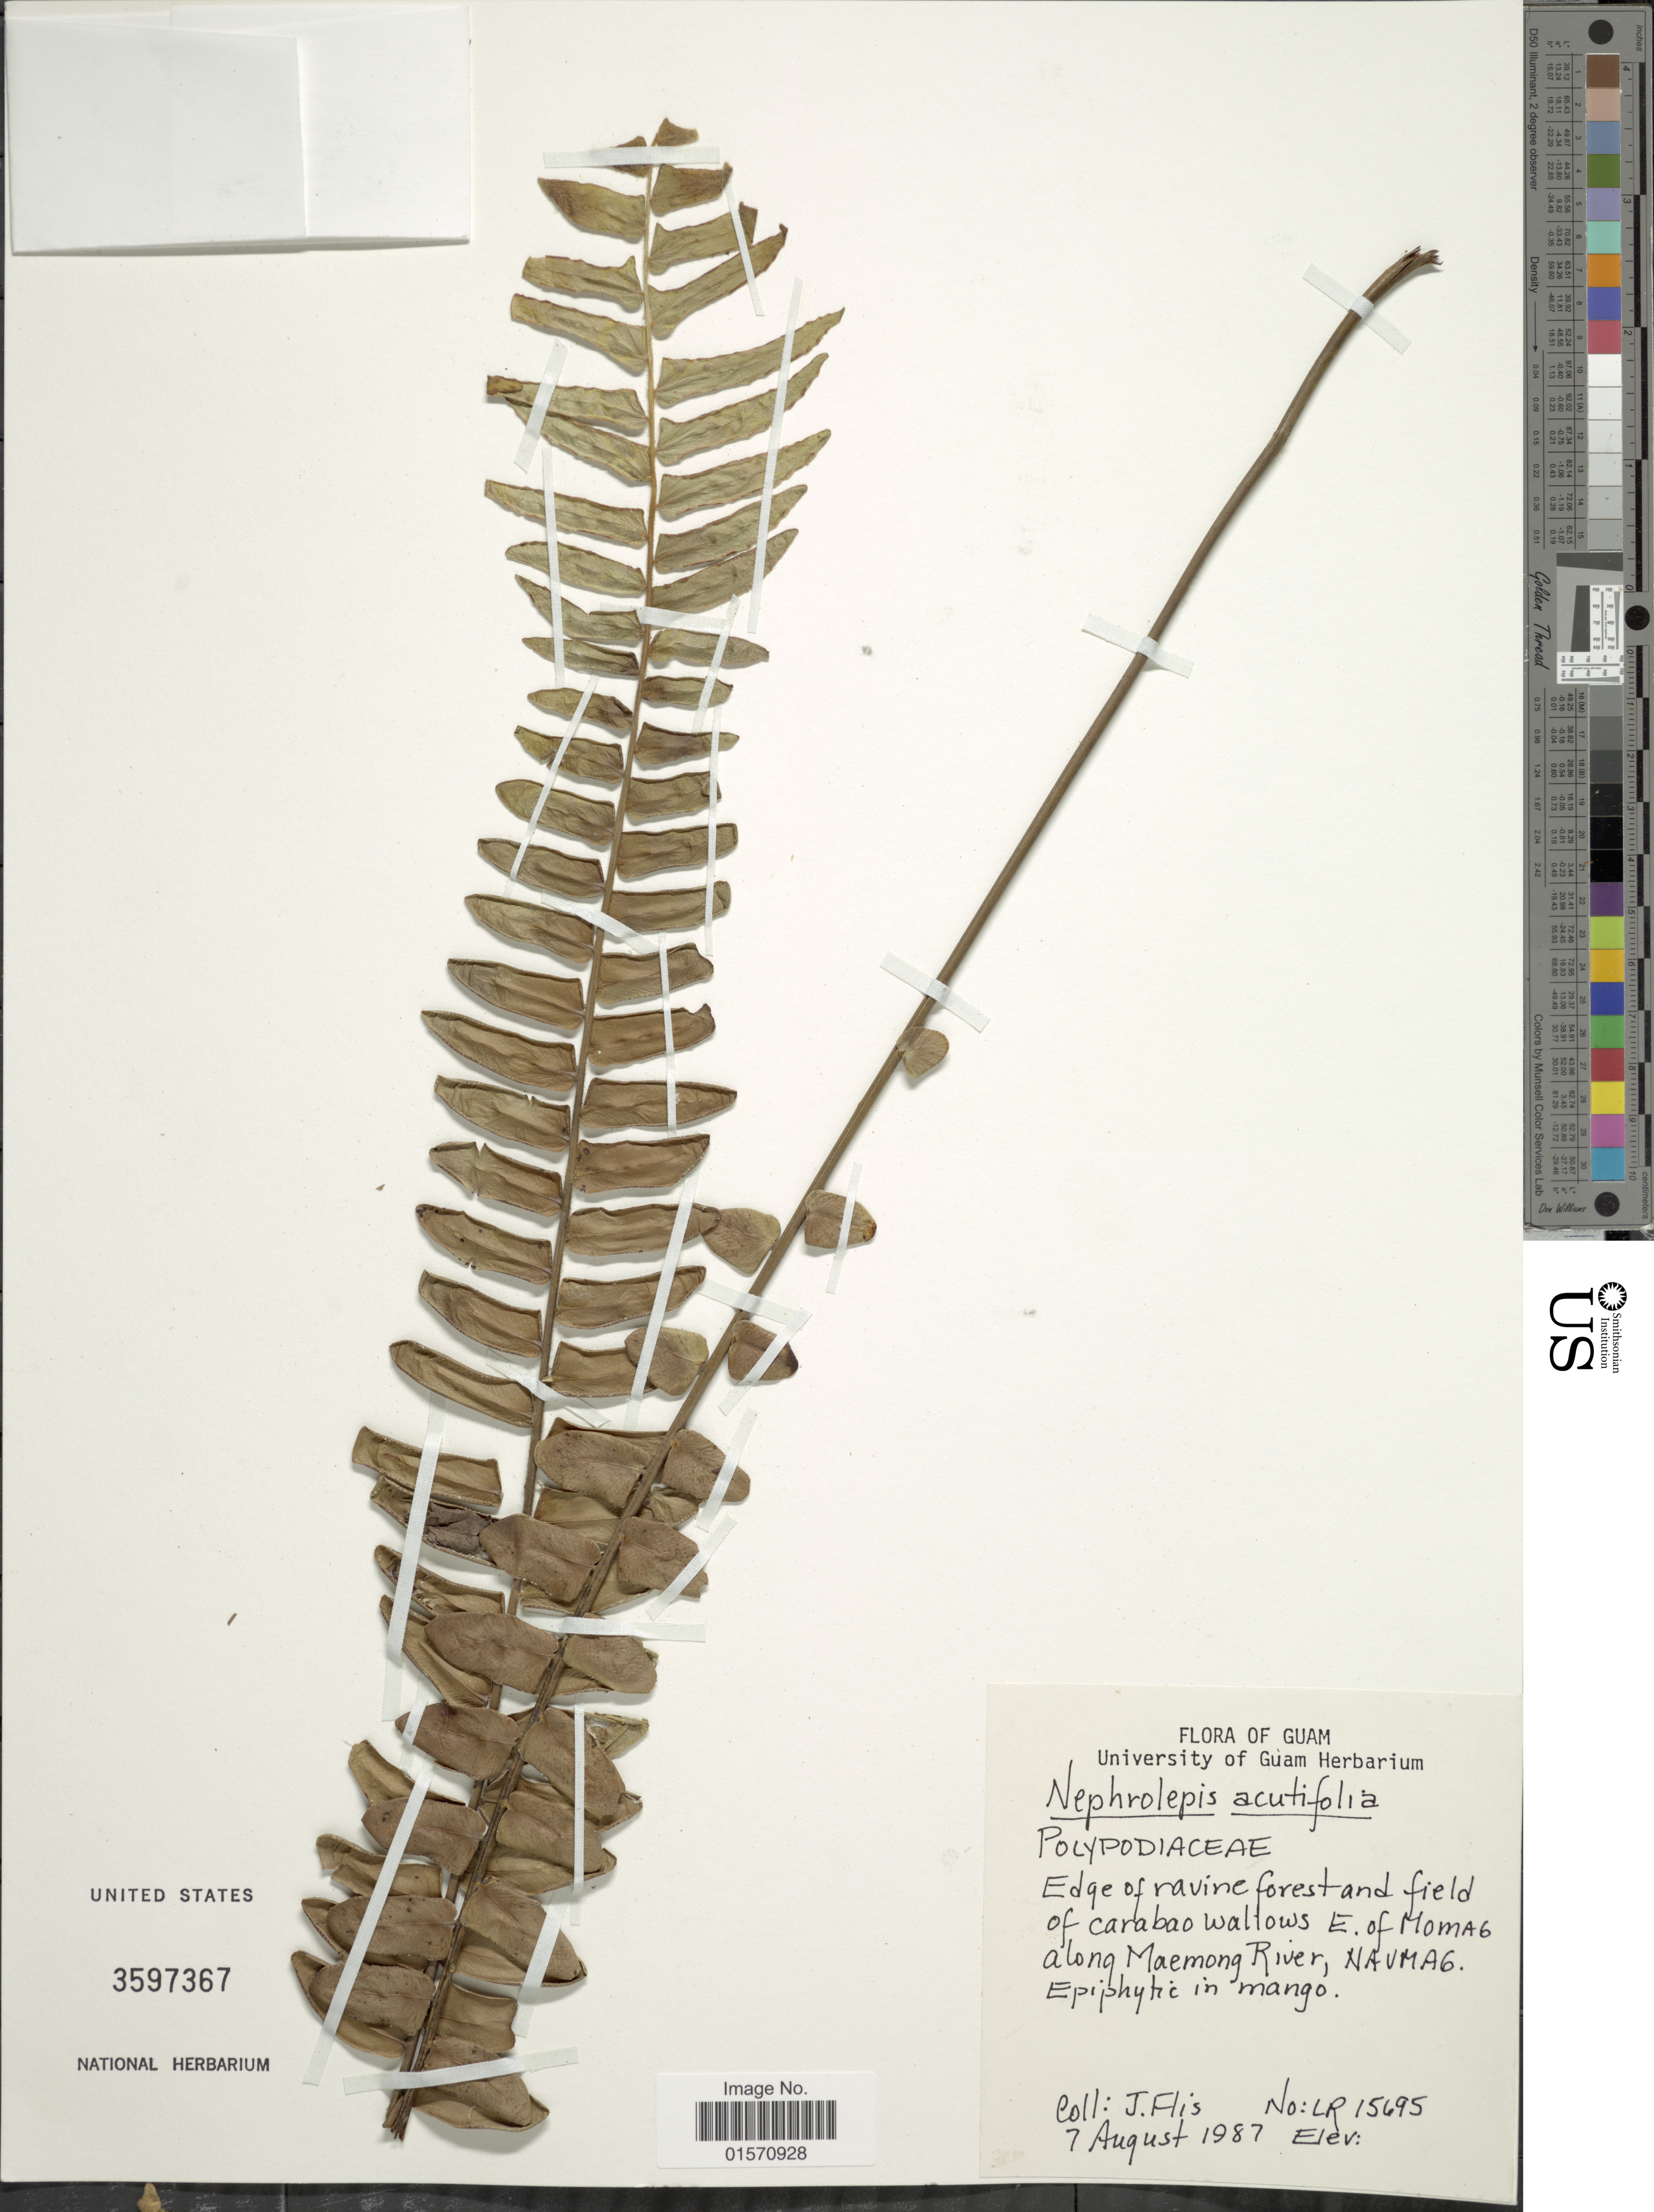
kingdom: Plantae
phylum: Tracheophyta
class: Polypodiopsida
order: Polypodiales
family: Nephrolepidaceae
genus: Nephrolepis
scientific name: Nephrolepis hirsutula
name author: (G. Forst.) C. Presl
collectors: J. Flis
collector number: LR 15695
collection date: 1987-08-07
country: Guam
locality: Edge of ravine forest and field of carabao wallows E. of Momag along Maemong River, Navmag [interpreted]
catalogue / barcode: US 3597367